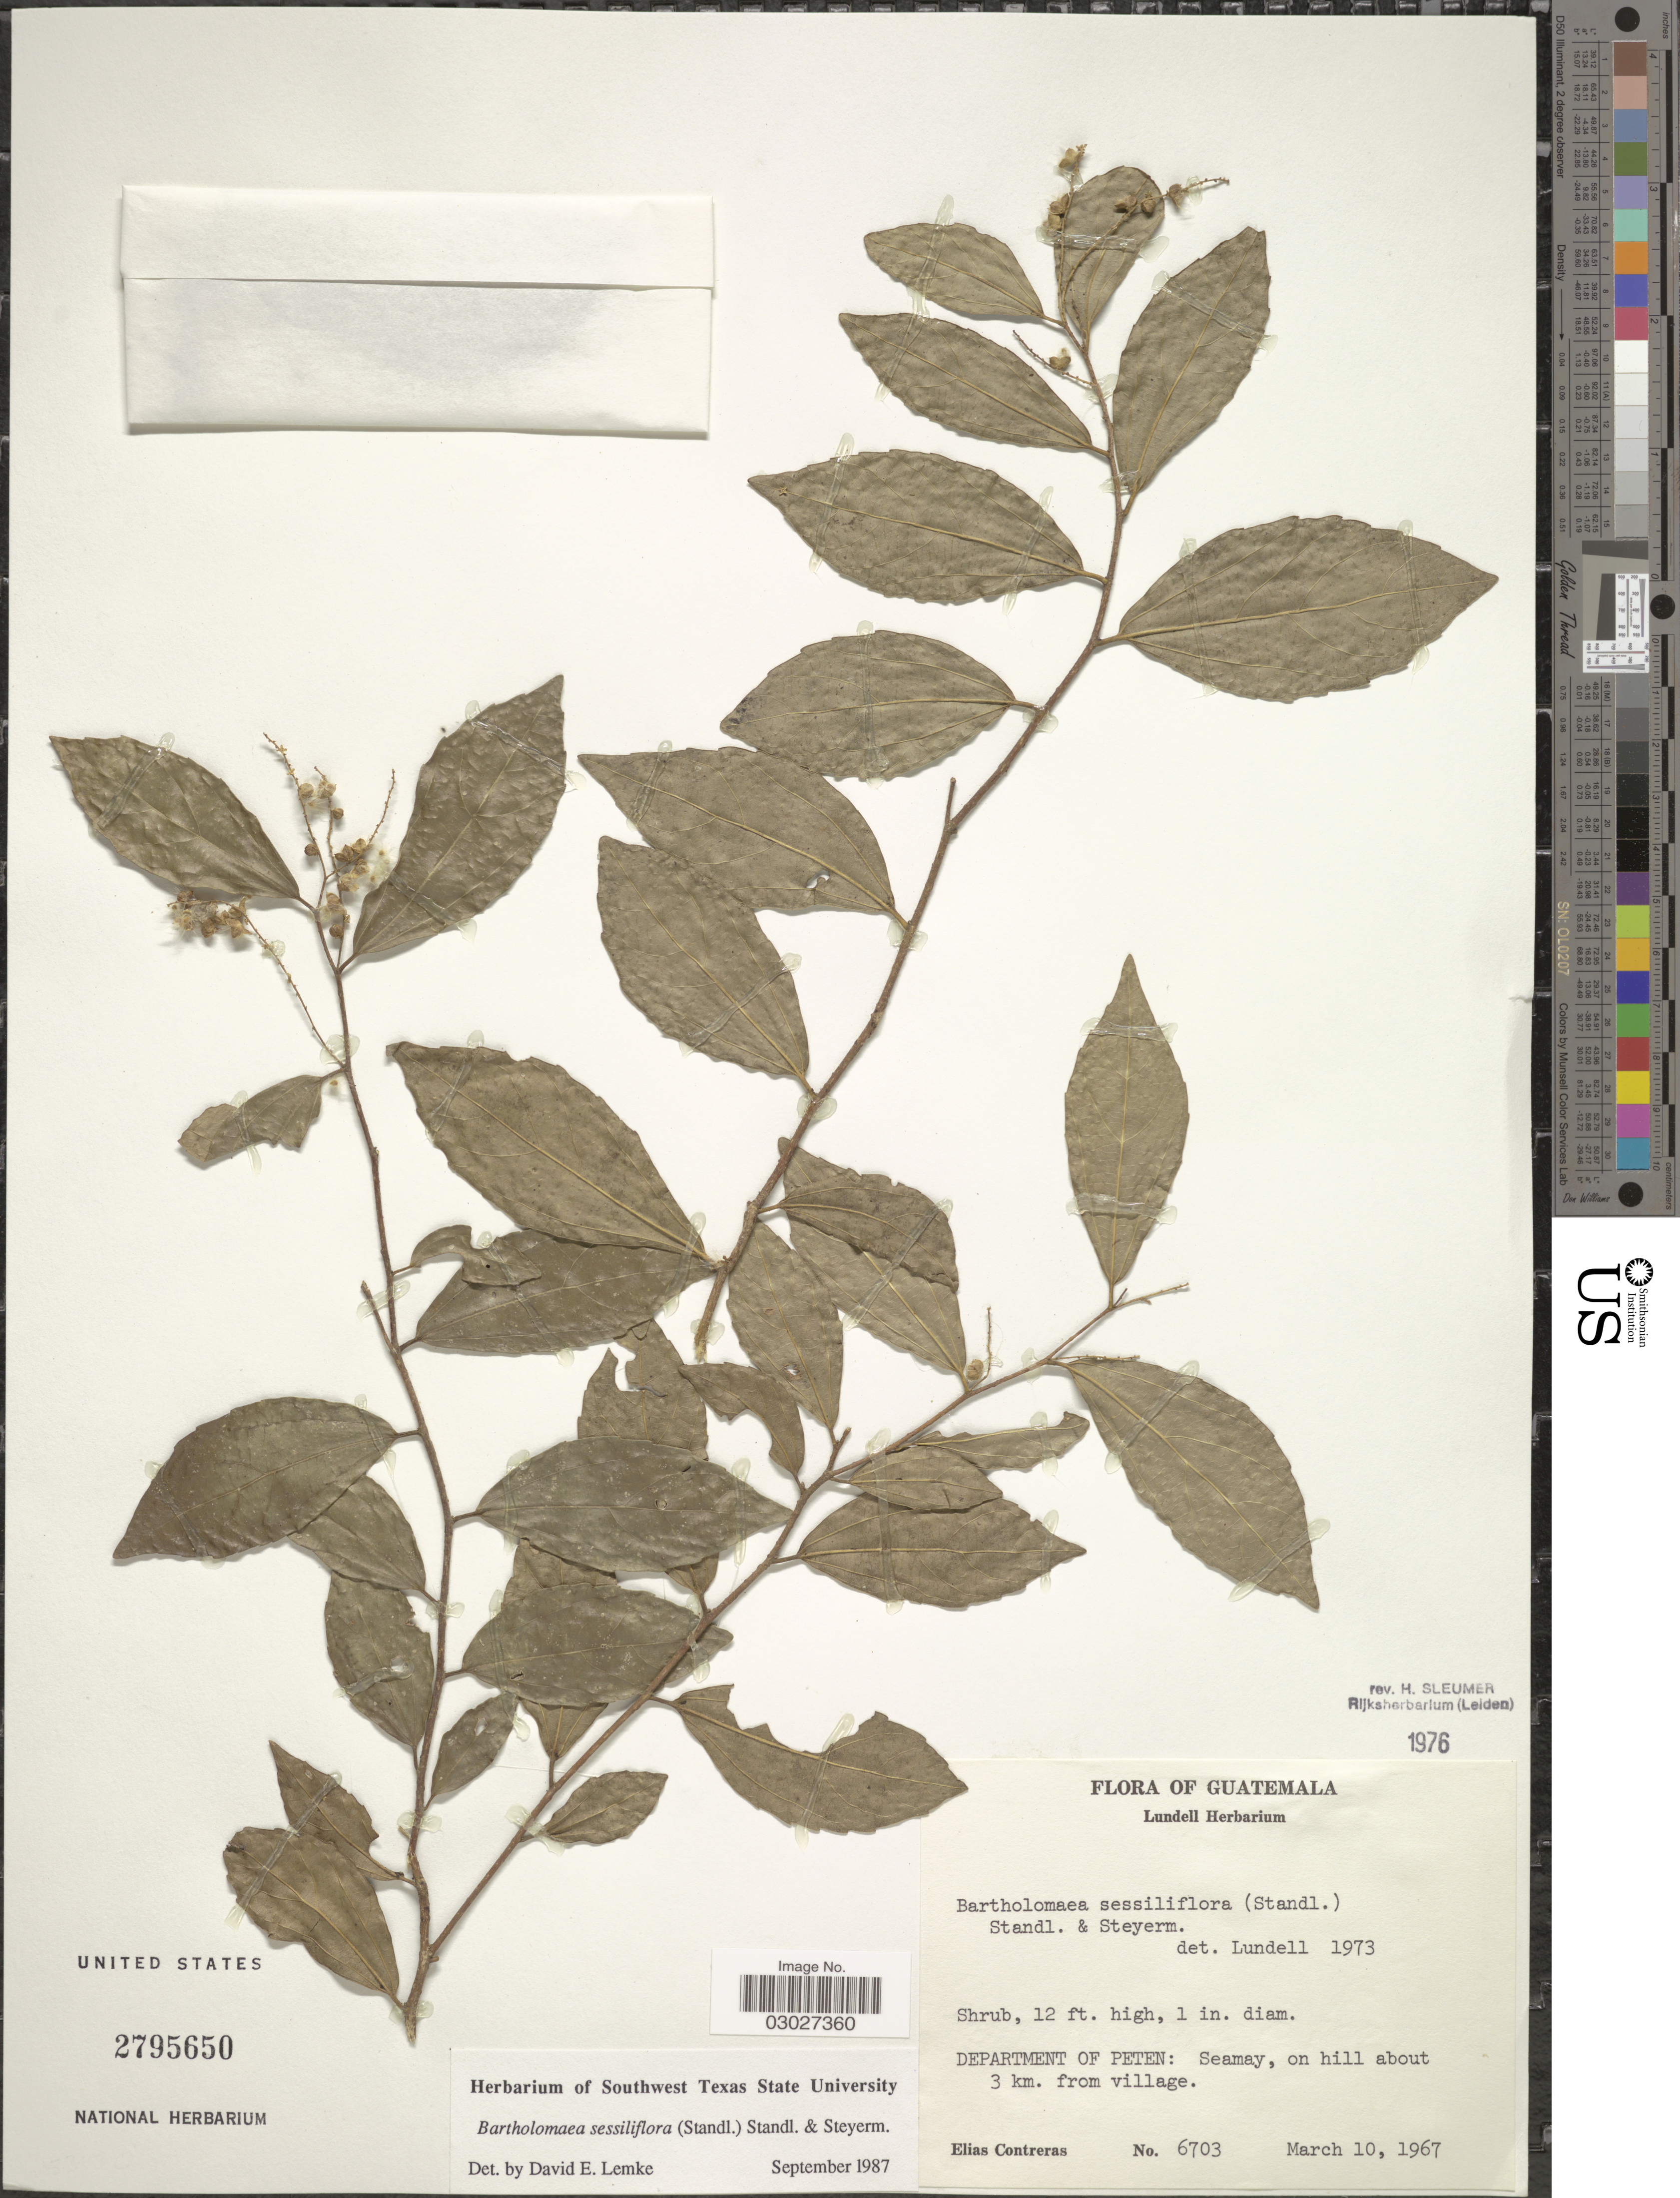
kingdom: Plantae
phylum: Tracheophyta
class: Magnoliopsida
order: Malpighiales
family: Salicaceae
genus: Bartholomaea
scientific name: Bartholomaea sessiliflora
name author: (Standl.) Standl. & Steyerm.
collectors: E. Contreras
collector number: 6703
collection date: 1967-03-10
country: Guatemala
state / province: El Petén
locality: Department of Peten: Seamay, on hill about 3 km. from village.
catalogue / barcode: US 2795650